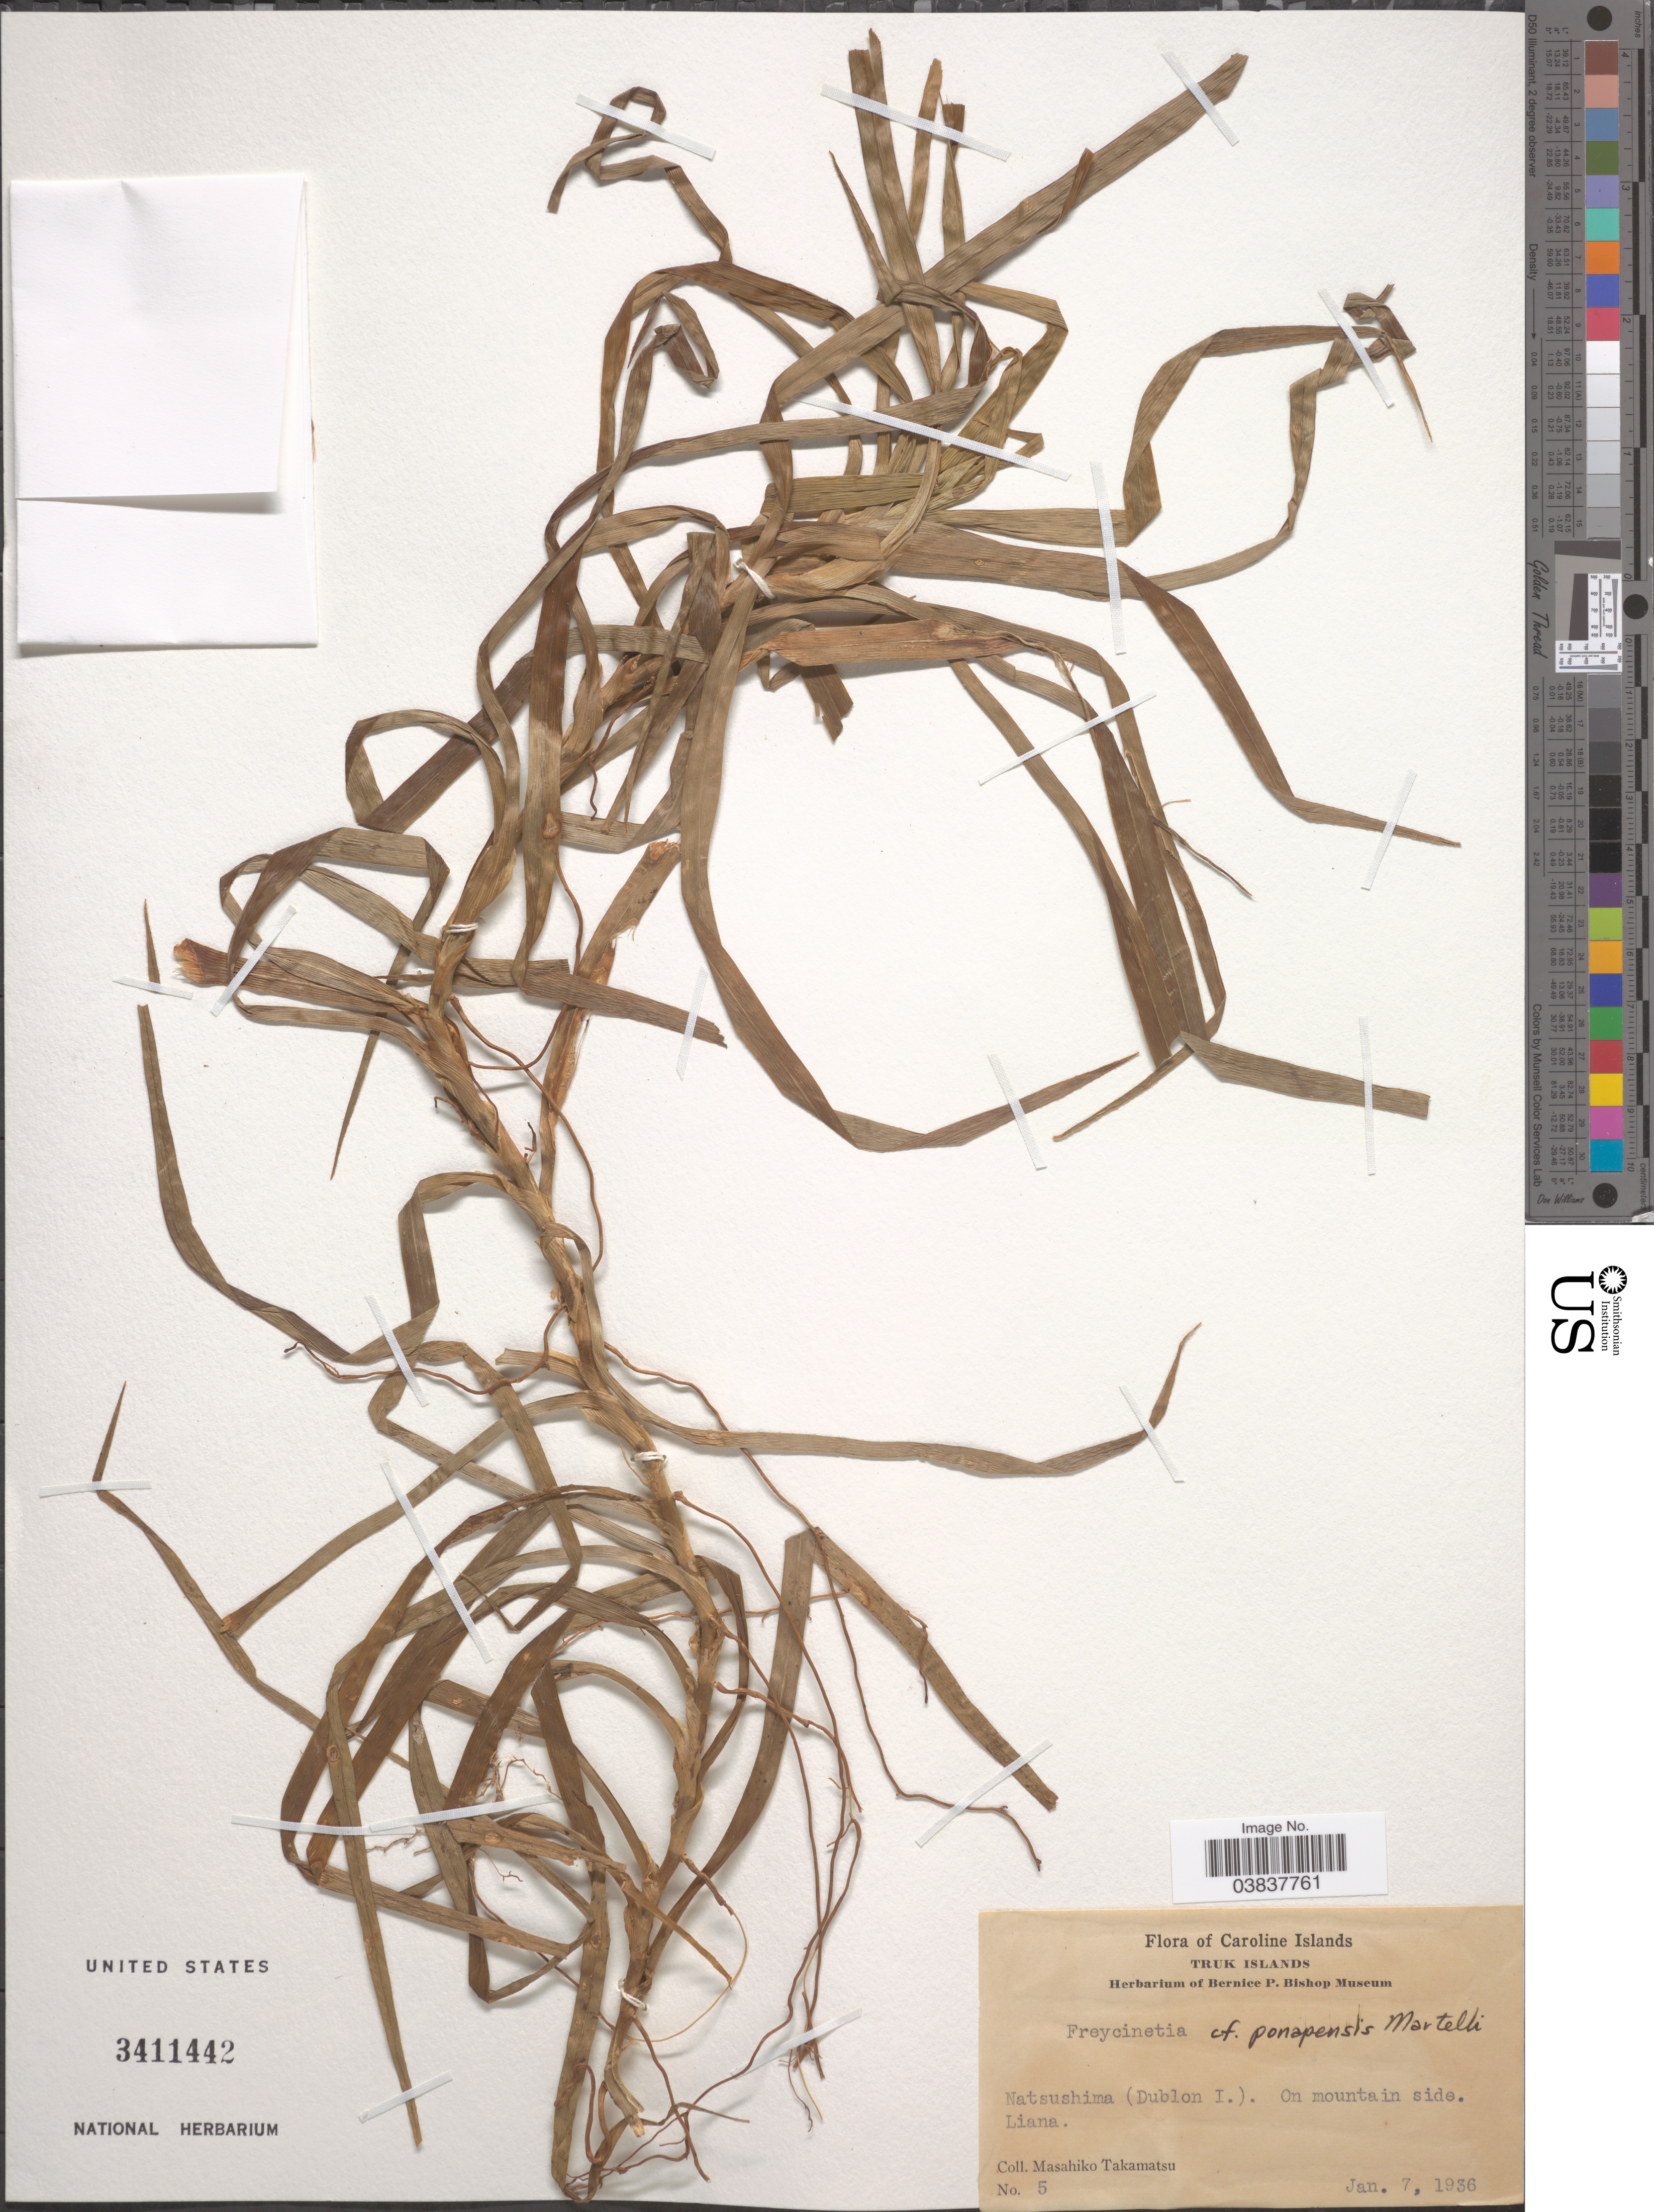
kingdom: Plantae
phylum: Tracheophyta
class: Liliopsida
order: Pandanales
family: Pandanaceae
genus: Freycinetia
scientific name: Freycinetia ponapensis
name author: Martelli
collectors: M. Takamatsu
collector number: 5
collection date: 1936-01-07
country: Kiribati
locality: Caroline Islands. Truk Islands. Natsushima (Dublon I.) On mountain side.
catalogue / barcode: US 3411442